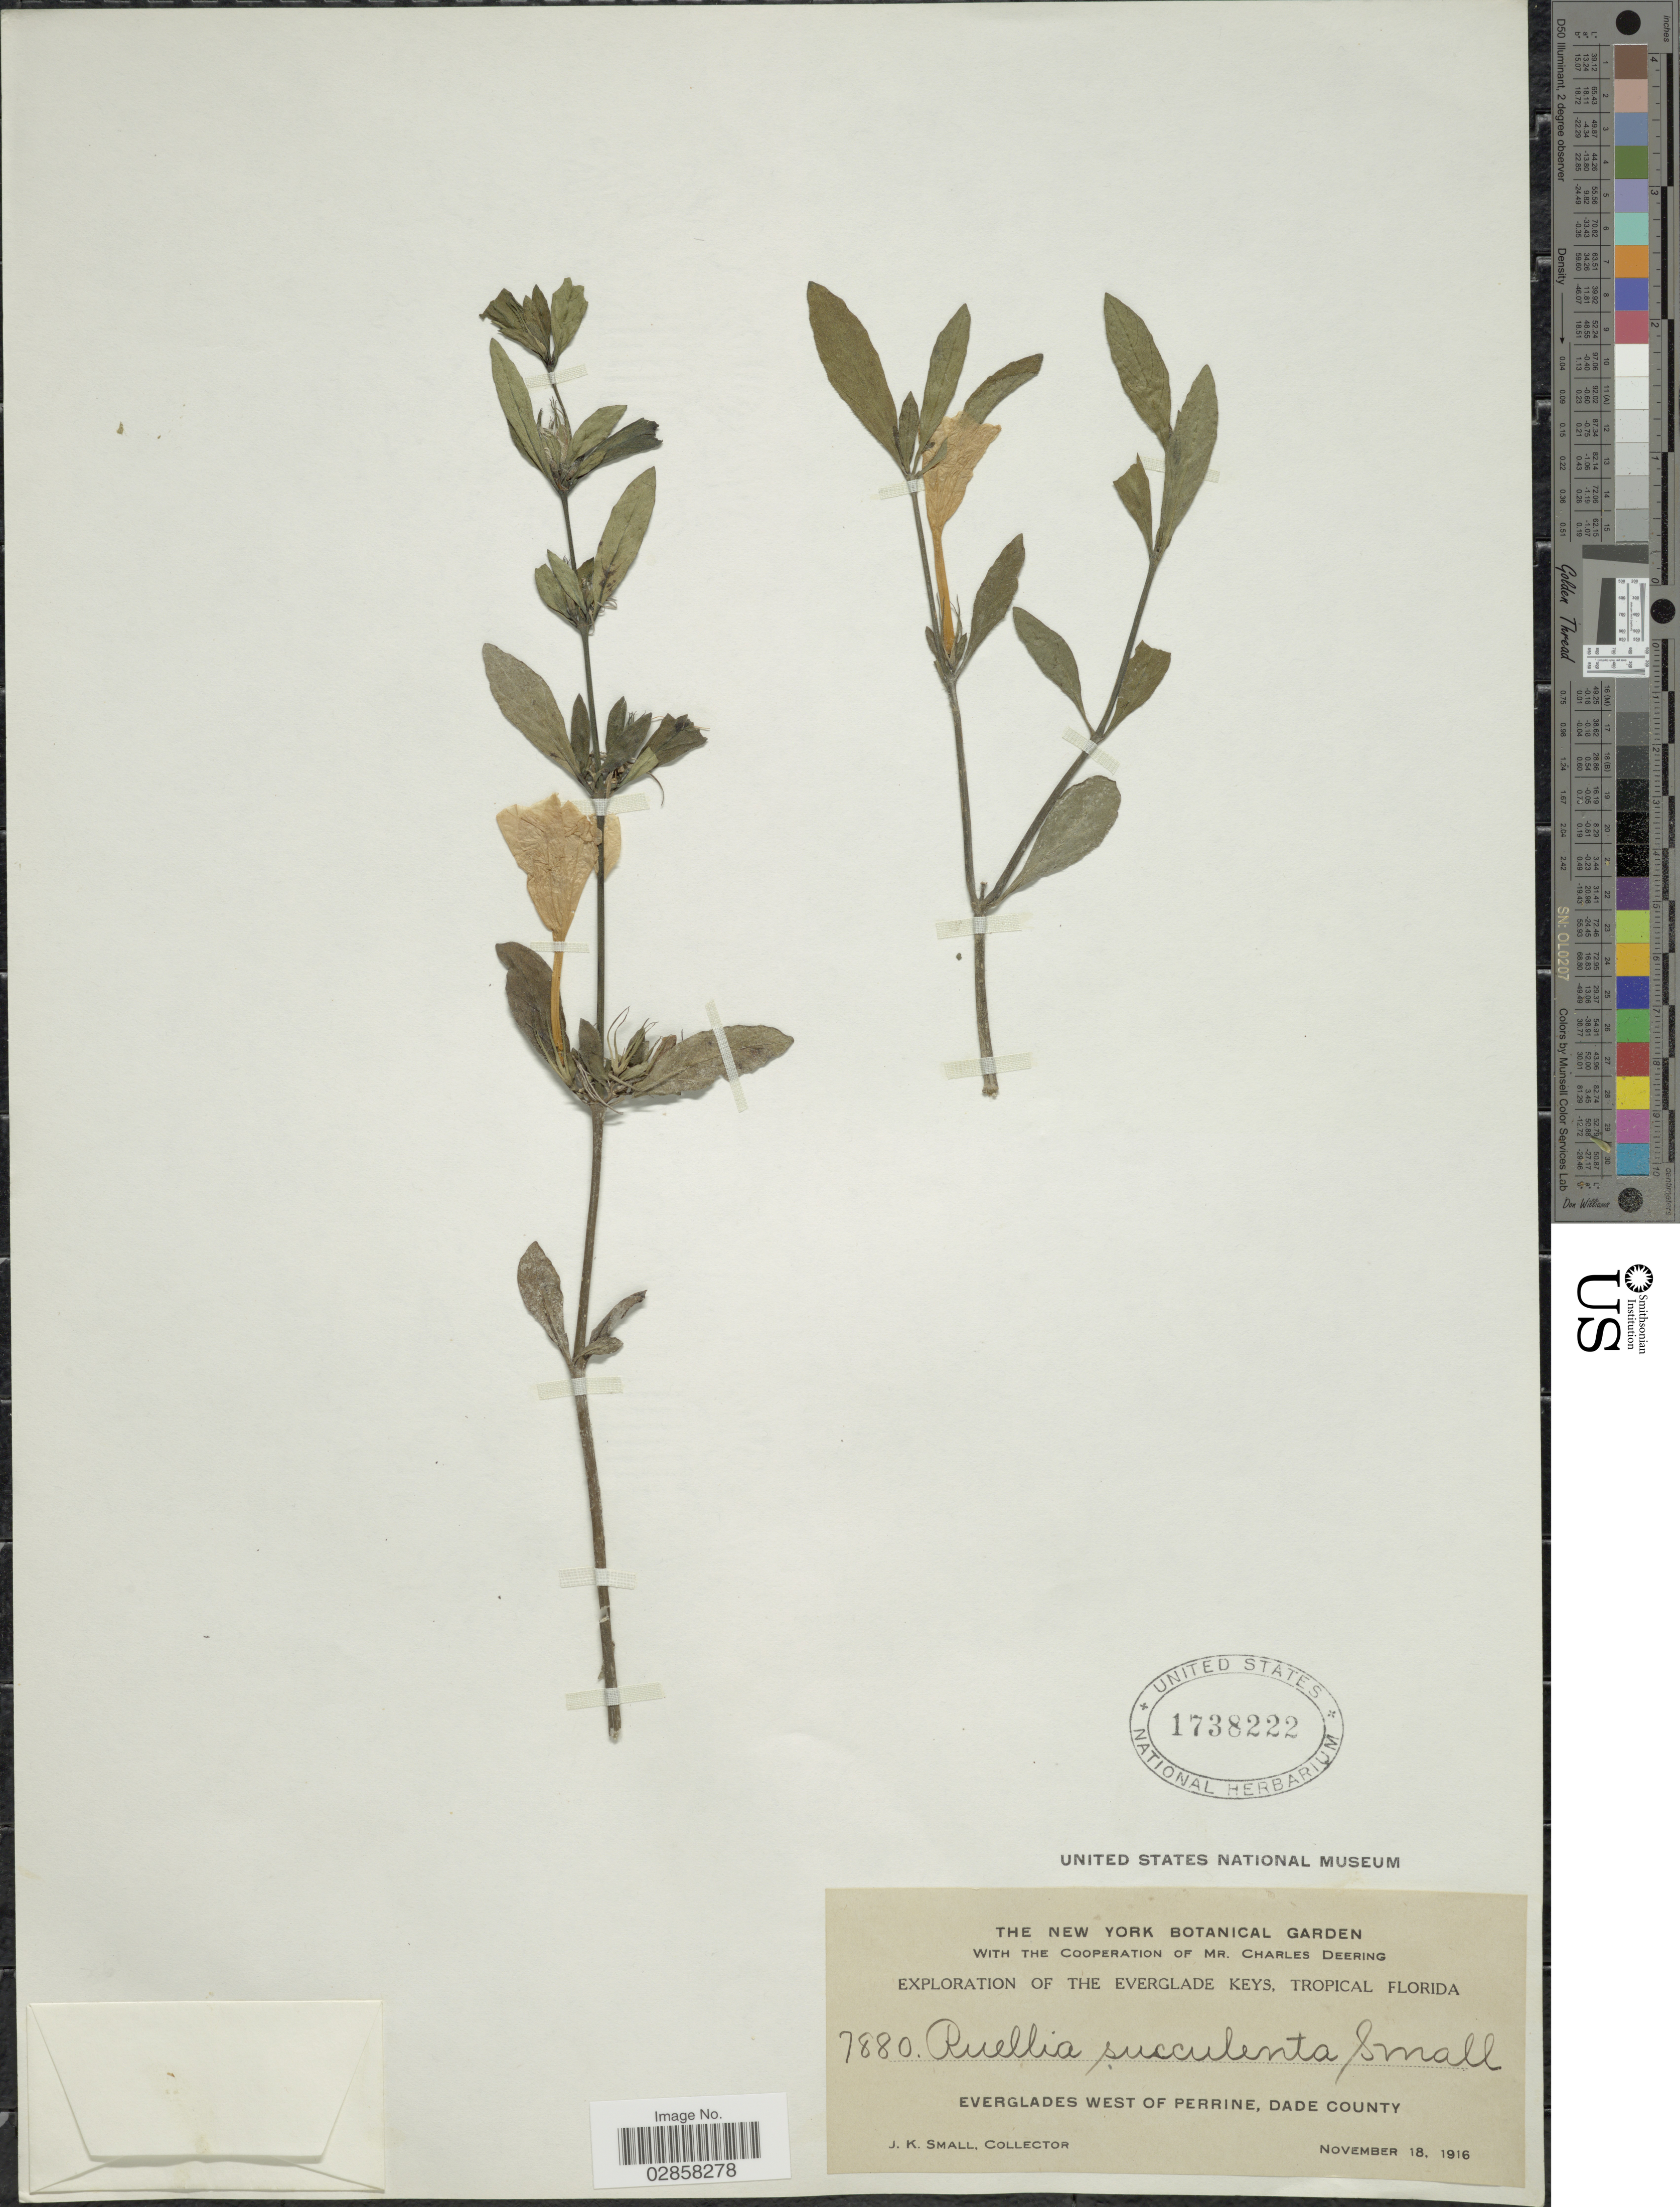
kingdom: Plantae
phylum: Tracheophyta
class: Magnoliopsida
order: Lamiales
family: Acanthaceae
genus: Ruellia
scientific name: Ruellia succulenta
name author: Small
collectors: J. K. Small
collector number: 7880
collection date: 1916-11-18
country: United States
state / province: Florida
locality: The Everglade Keys, Tropical Florida. Everglades west of Perrine, Dade County.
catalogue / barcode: US 1738222